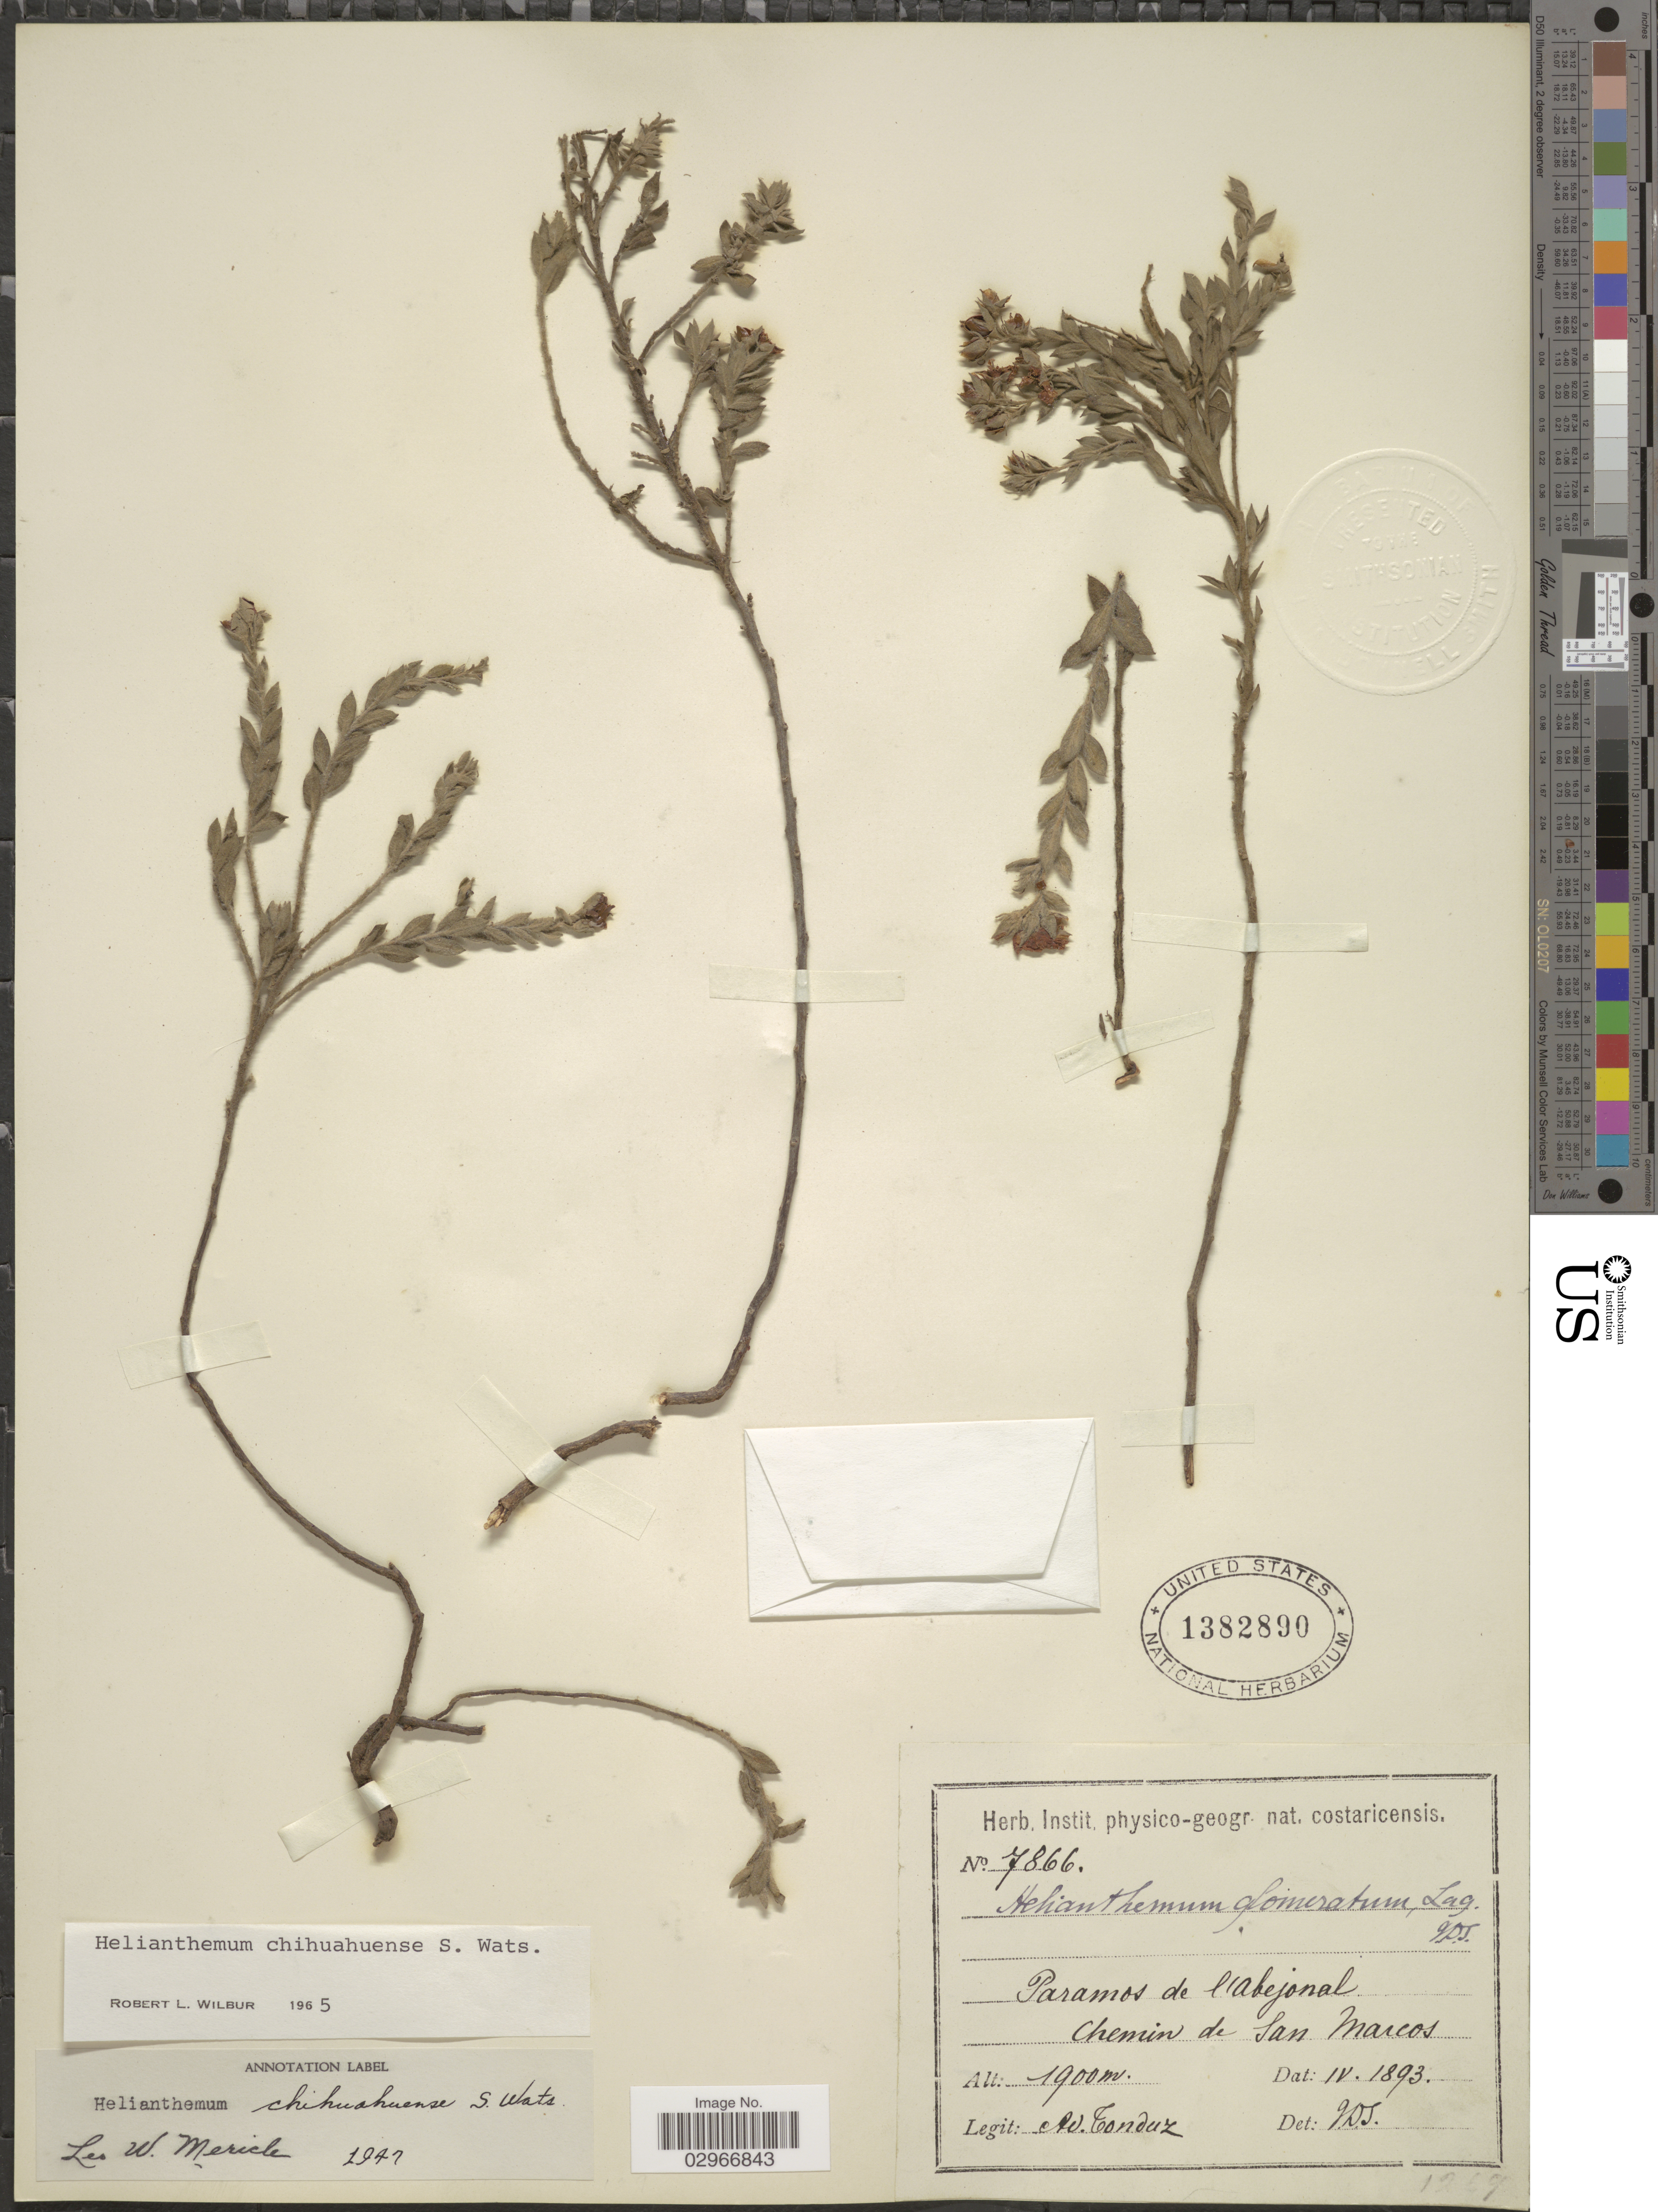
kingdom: Plantae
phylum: Tracheophyta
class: Magnoliopsida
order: Malvales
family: Cistaceae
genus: Helianthemum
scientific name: Helianthemum chihuahuense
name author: S. Watson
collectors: A. Tonduz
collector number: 7866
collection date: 1893-04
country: Costa Rica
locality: Paramos de l'Abejonal. Chemin de San Marcos.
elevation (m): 1900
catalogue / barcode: US 1382890